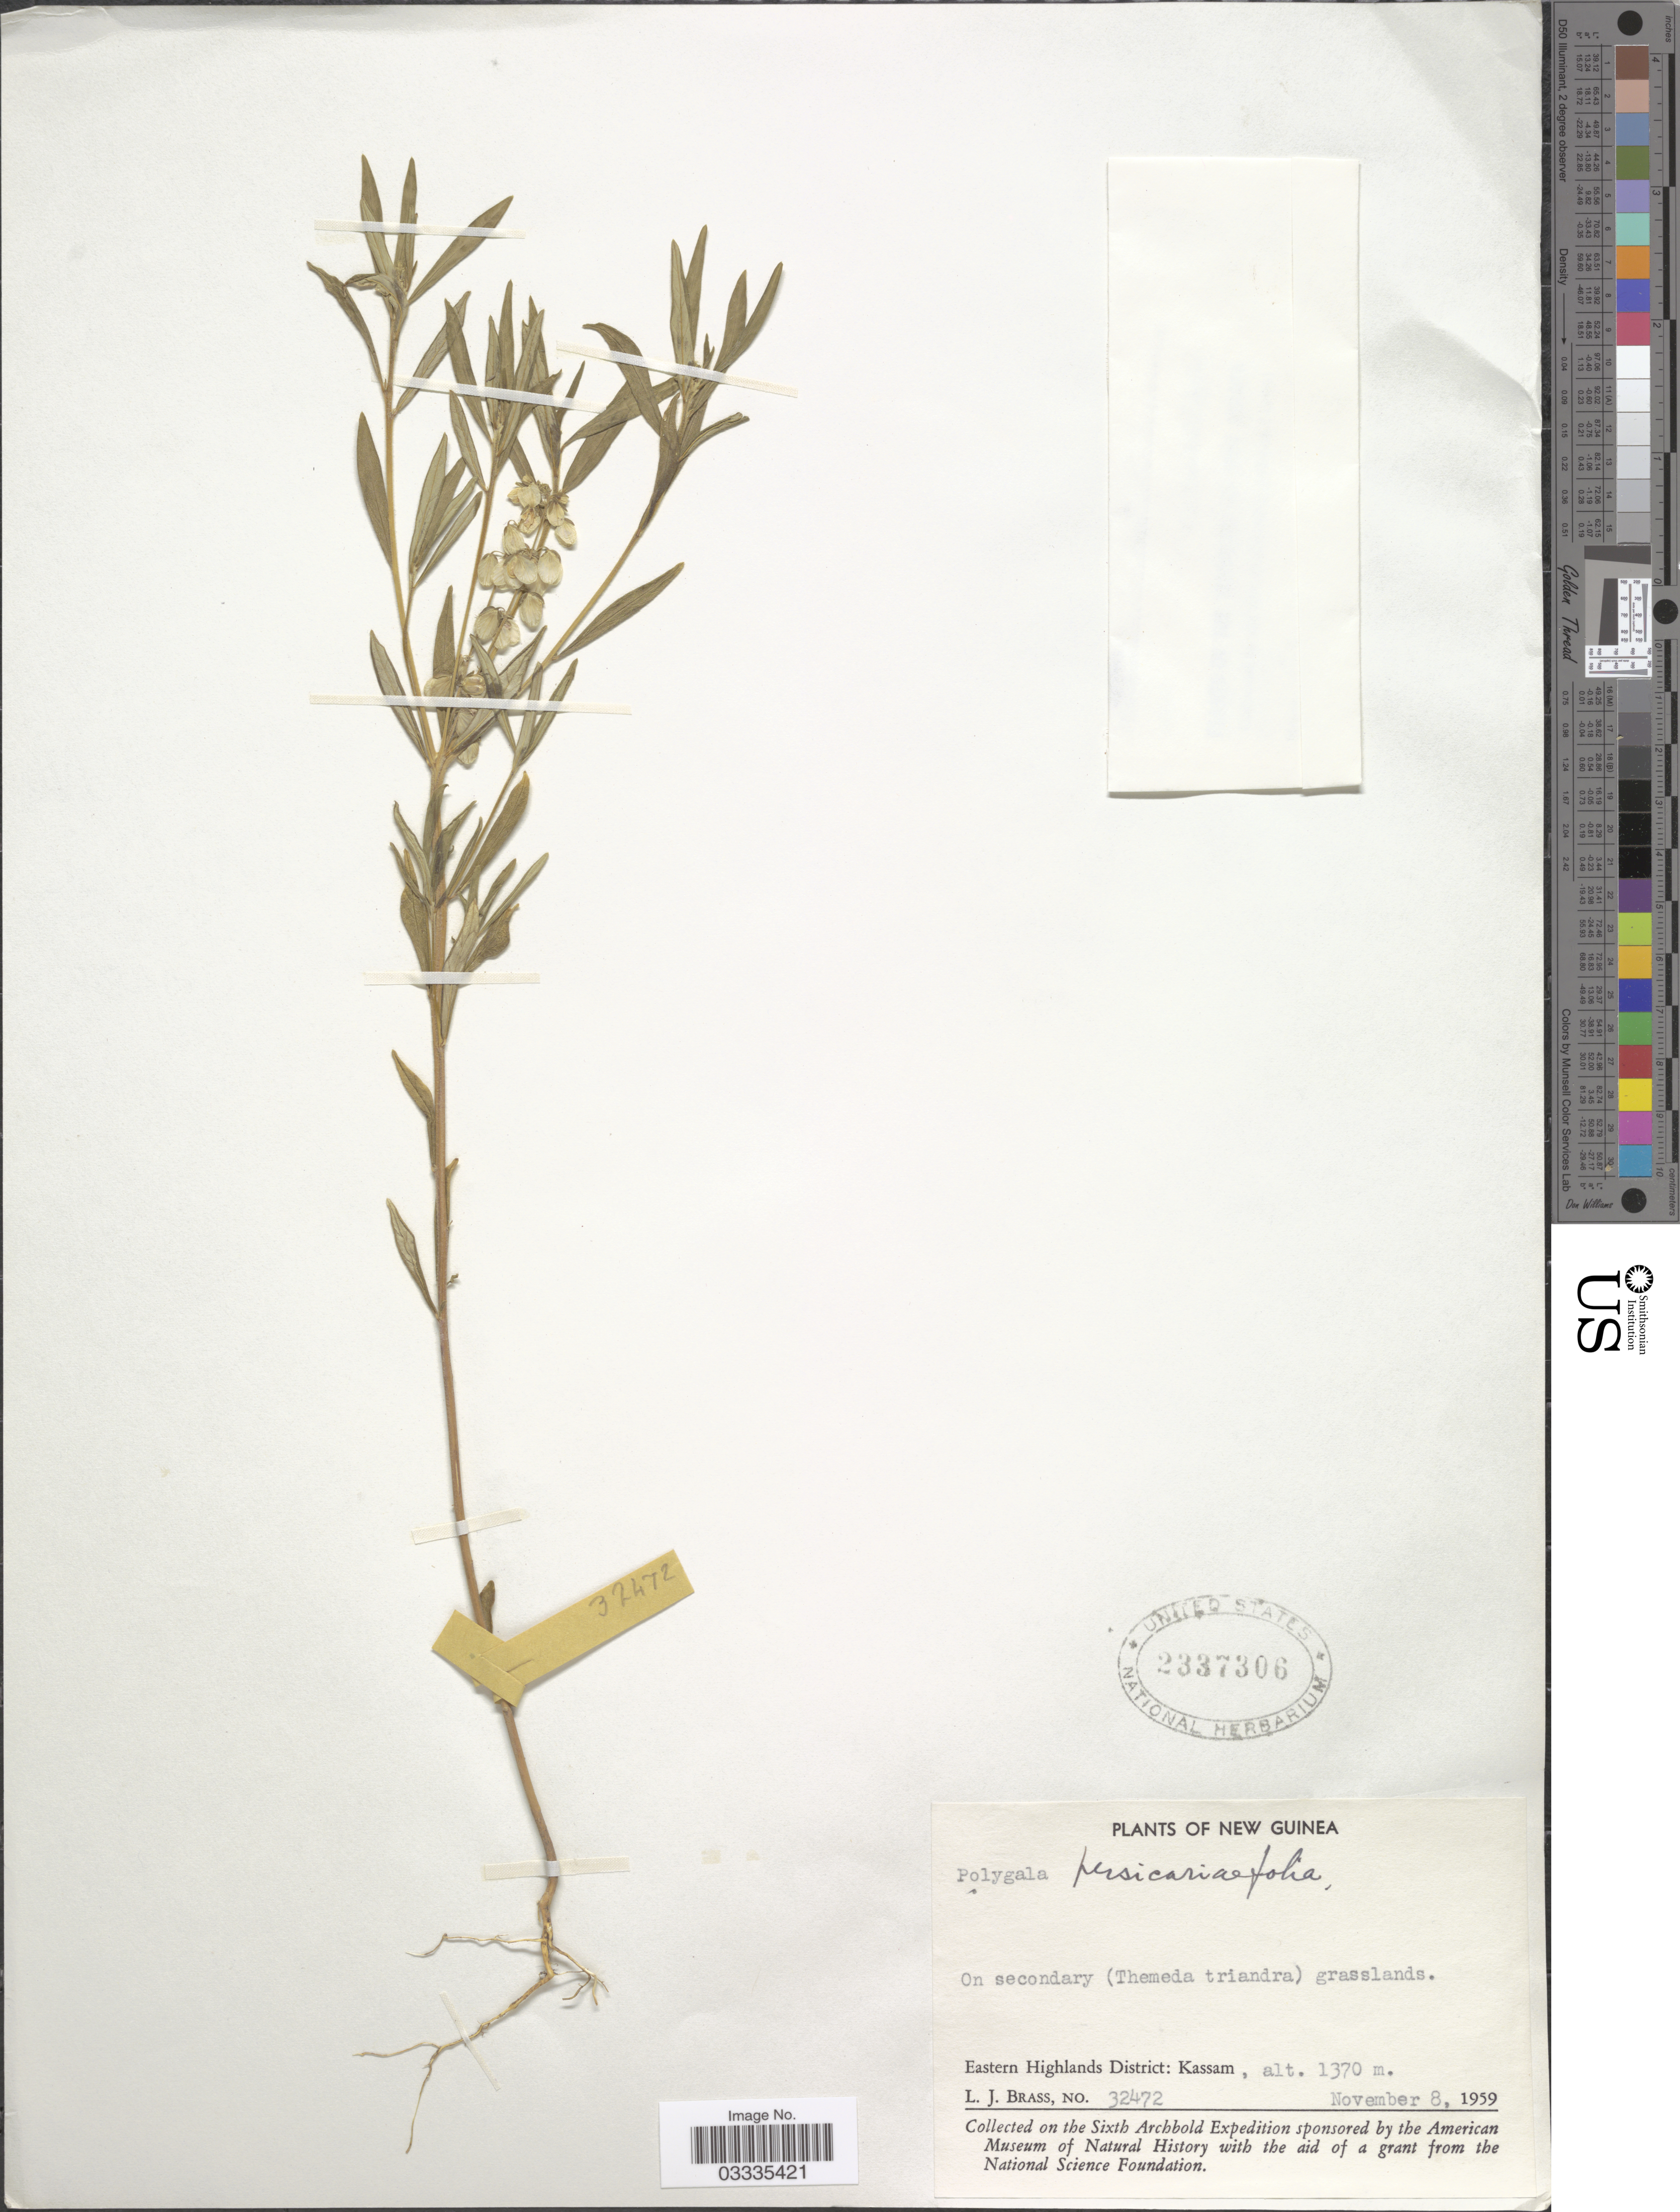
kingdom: Plantae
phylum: Tracheophyta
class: Magnoliopsida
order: Fabales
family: Polygalaceae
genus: Polygala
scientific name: Polygala persicariifolia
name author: DC.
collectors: L. J. Brass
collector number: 32472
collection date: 1959-11-08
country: Papua New Guinea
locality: New Guinea. Eastern Highlands District: Kassam.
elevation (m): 1370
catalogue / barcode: US 2337306